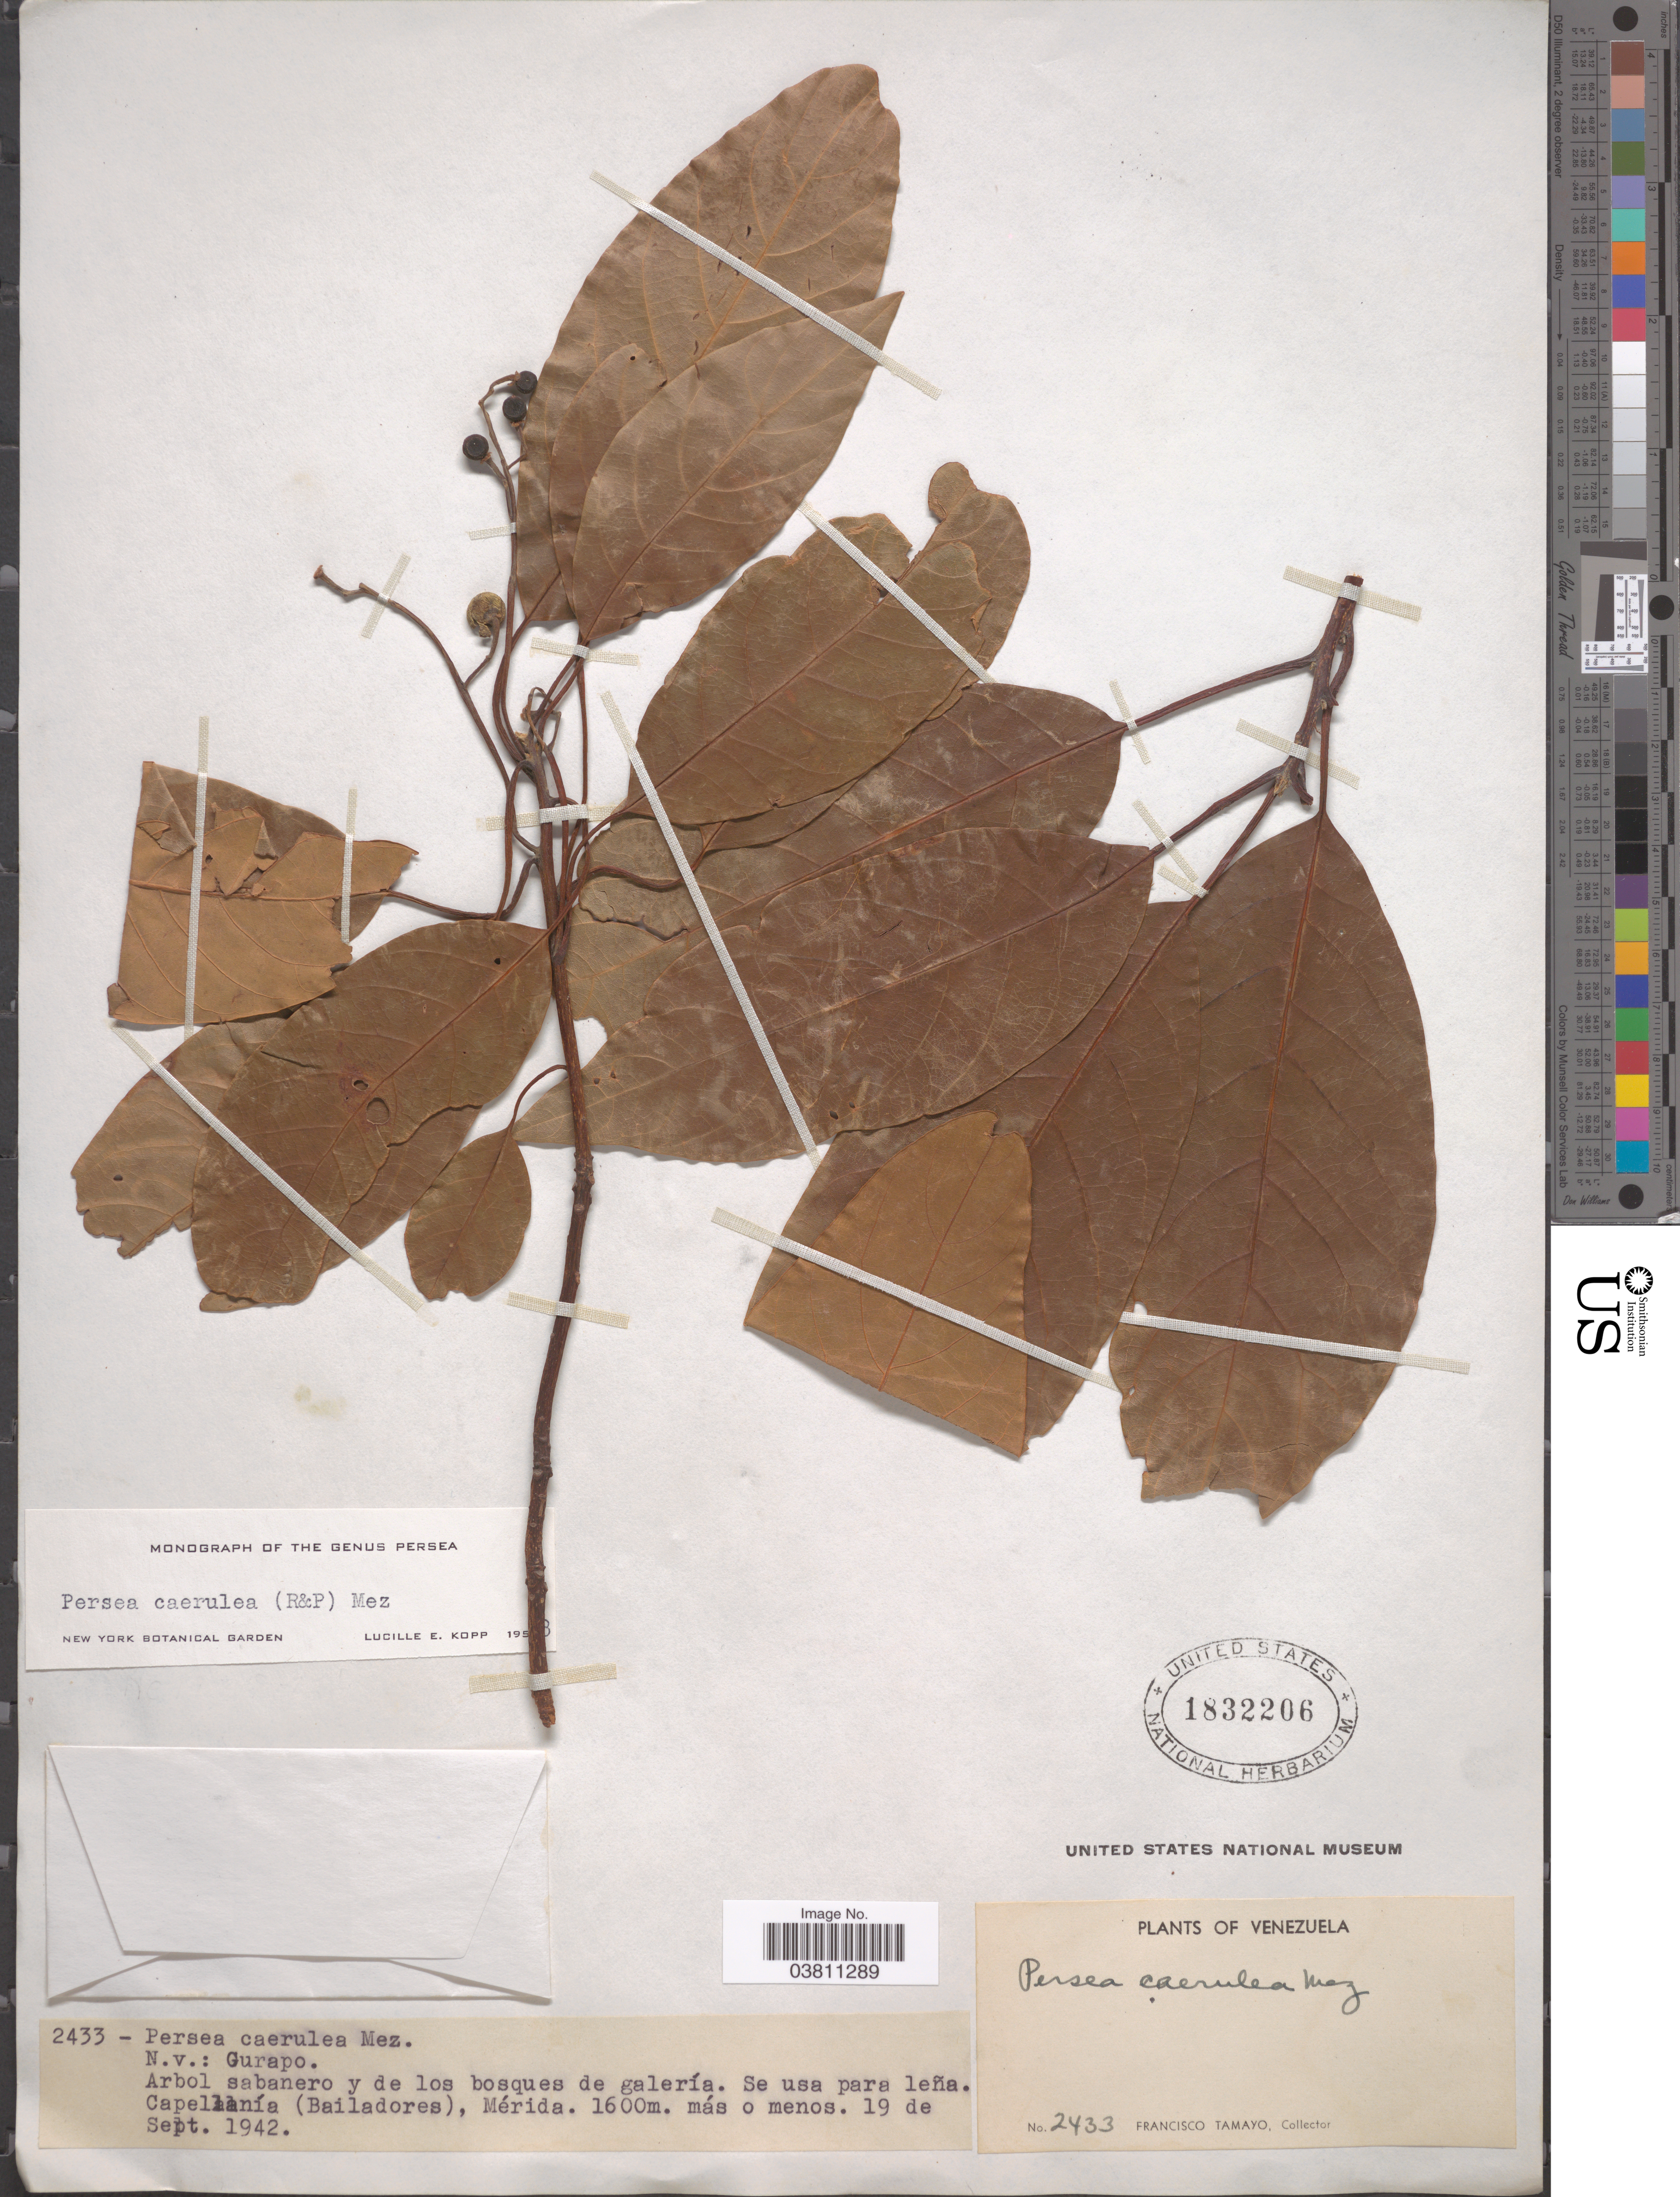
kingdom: Plantae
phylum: Tracheophyta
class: Magnoliopsida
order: Laurales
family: Lauraceae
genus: Persea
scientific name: Persea caerulea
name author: (Ruiz & Pav.) Mez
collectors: F. Tamayo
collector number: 2433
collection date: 1942-09-19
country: Venezuela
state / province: Merida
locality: Capellanía (Bailadores).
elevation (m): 1600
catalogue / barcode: US 1832206